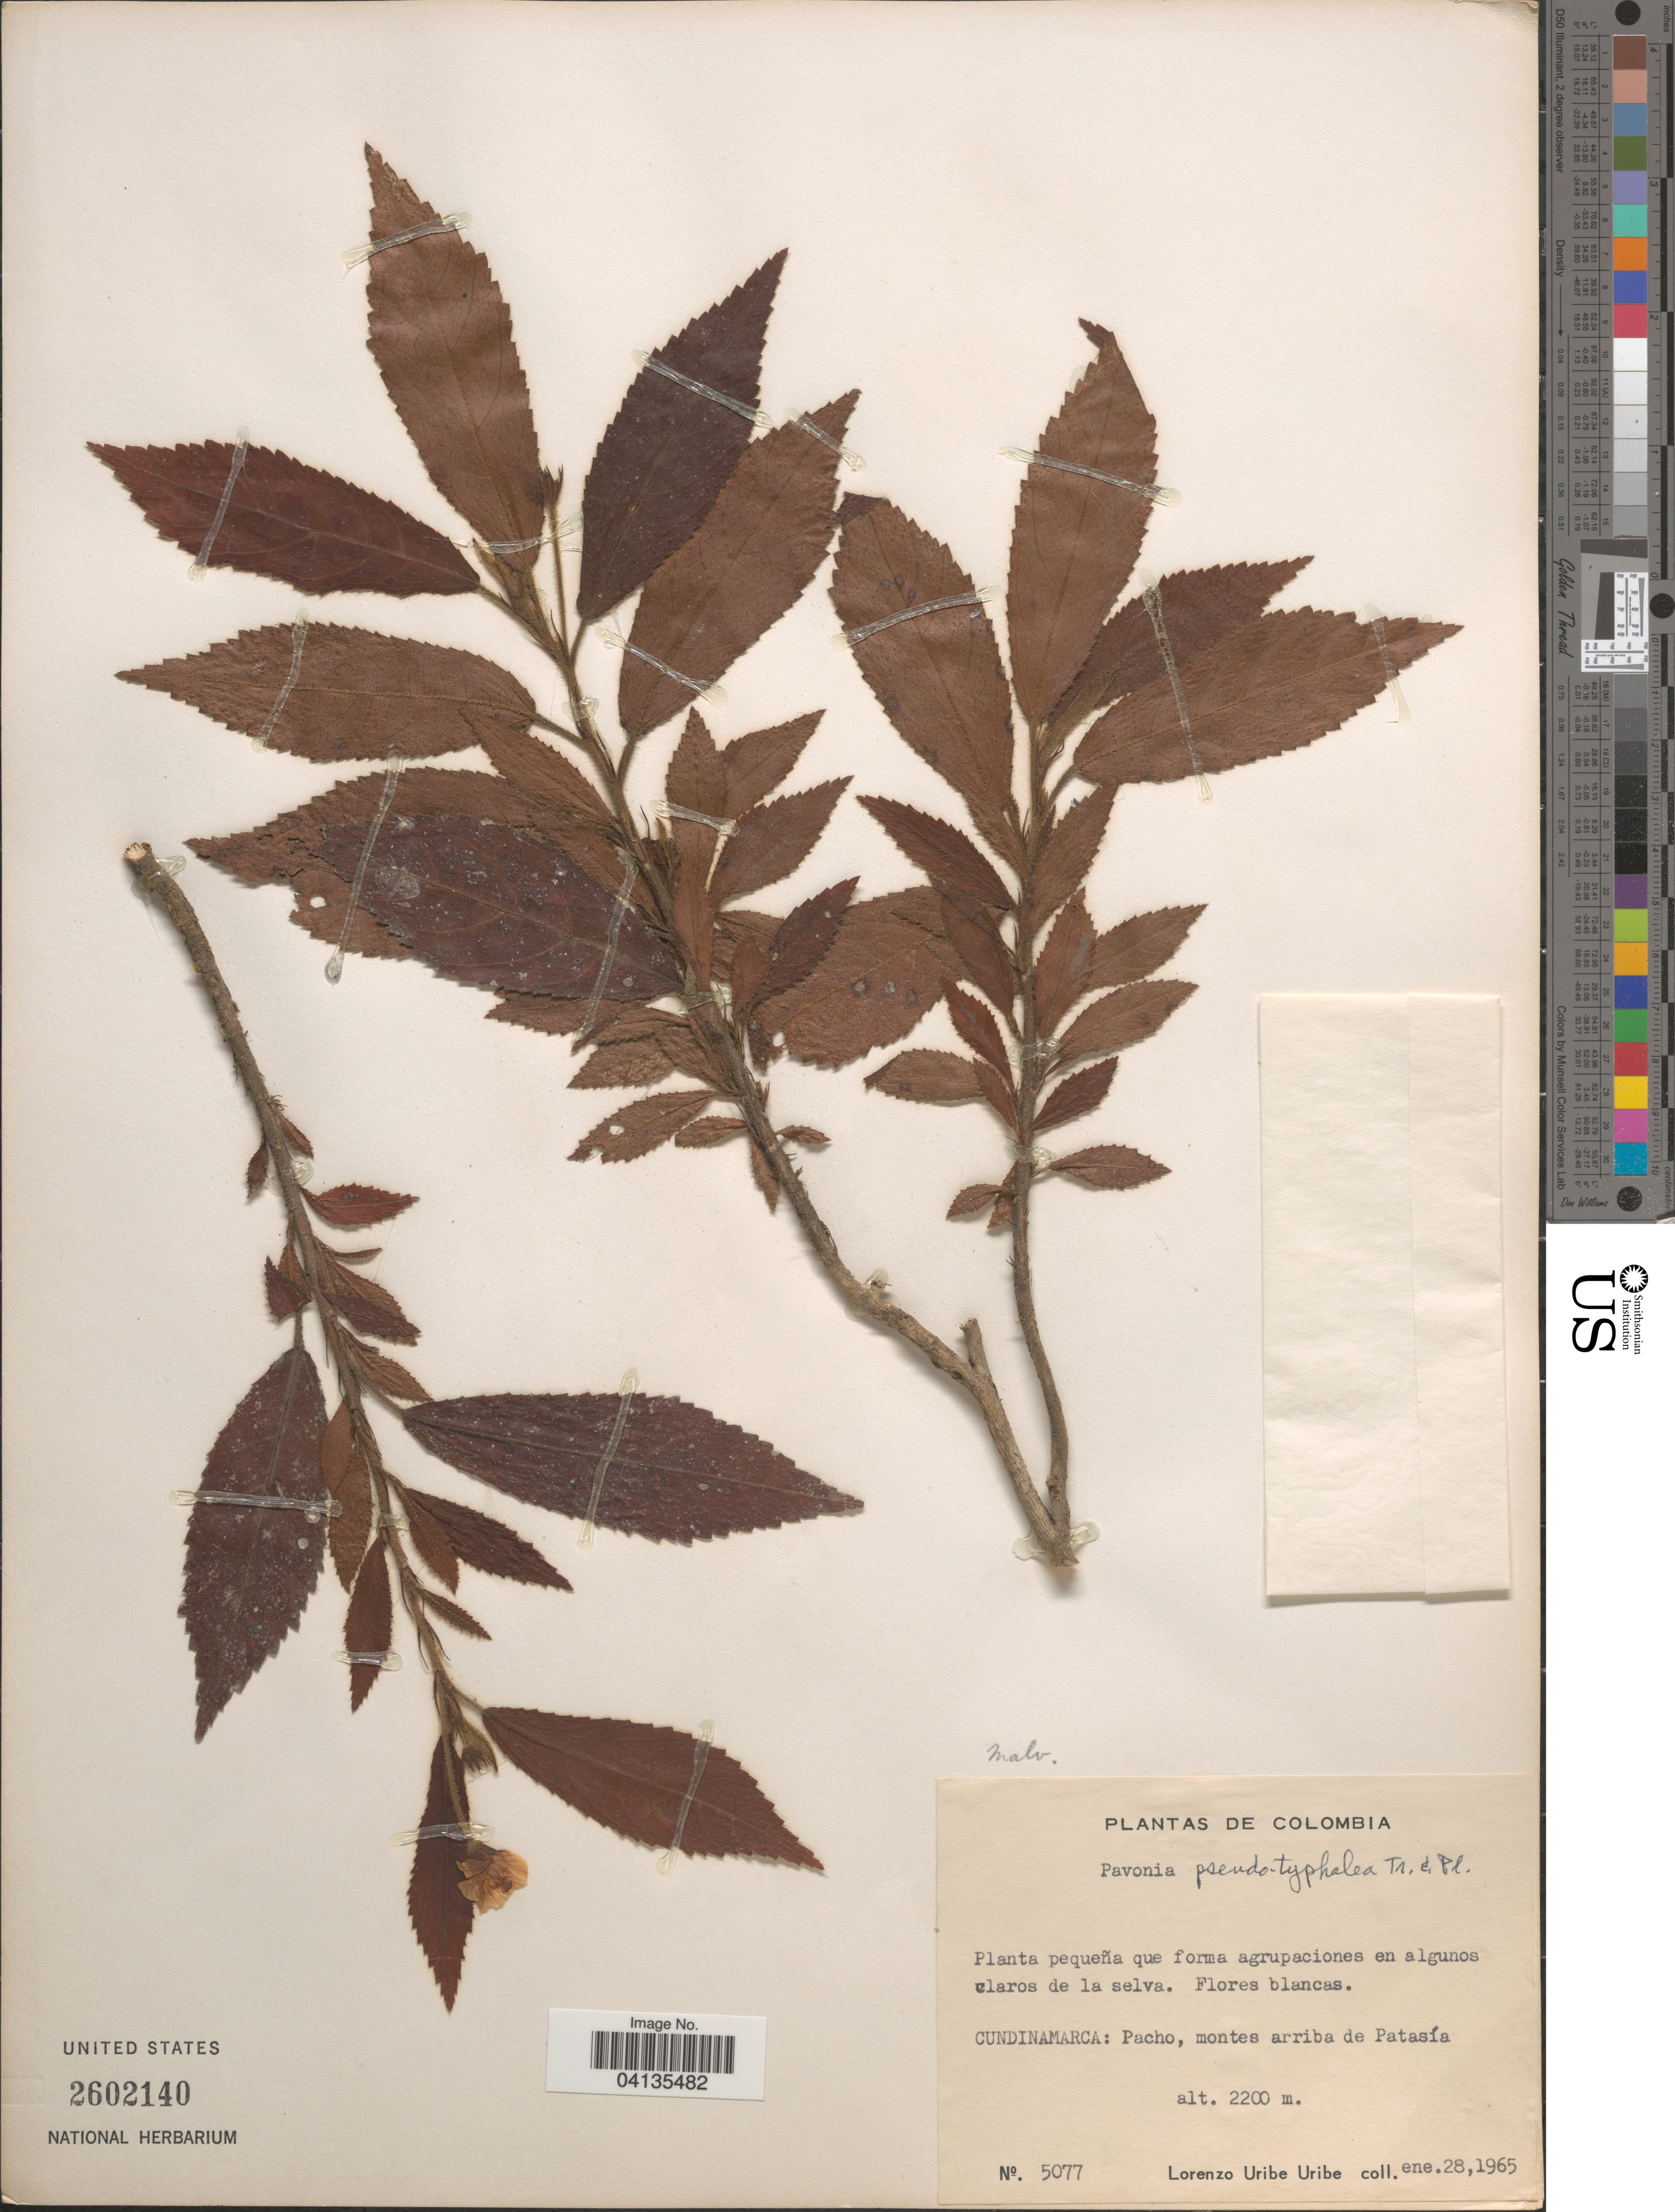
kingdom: Plantae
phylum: Tracheophyta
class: Magnoliopsida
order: Malvales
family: Malvaceae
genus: Pavonia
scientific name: Pavonia pseudotyphalaea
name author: Planch. & Linden ex Triana & Planch.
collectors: L. Uribe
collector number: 5077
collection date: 1965-01-28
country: Colombia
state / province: Cundinamarca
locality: Pacho, montes arriba de Patasía.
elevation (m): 2200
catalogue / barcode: US 2602140